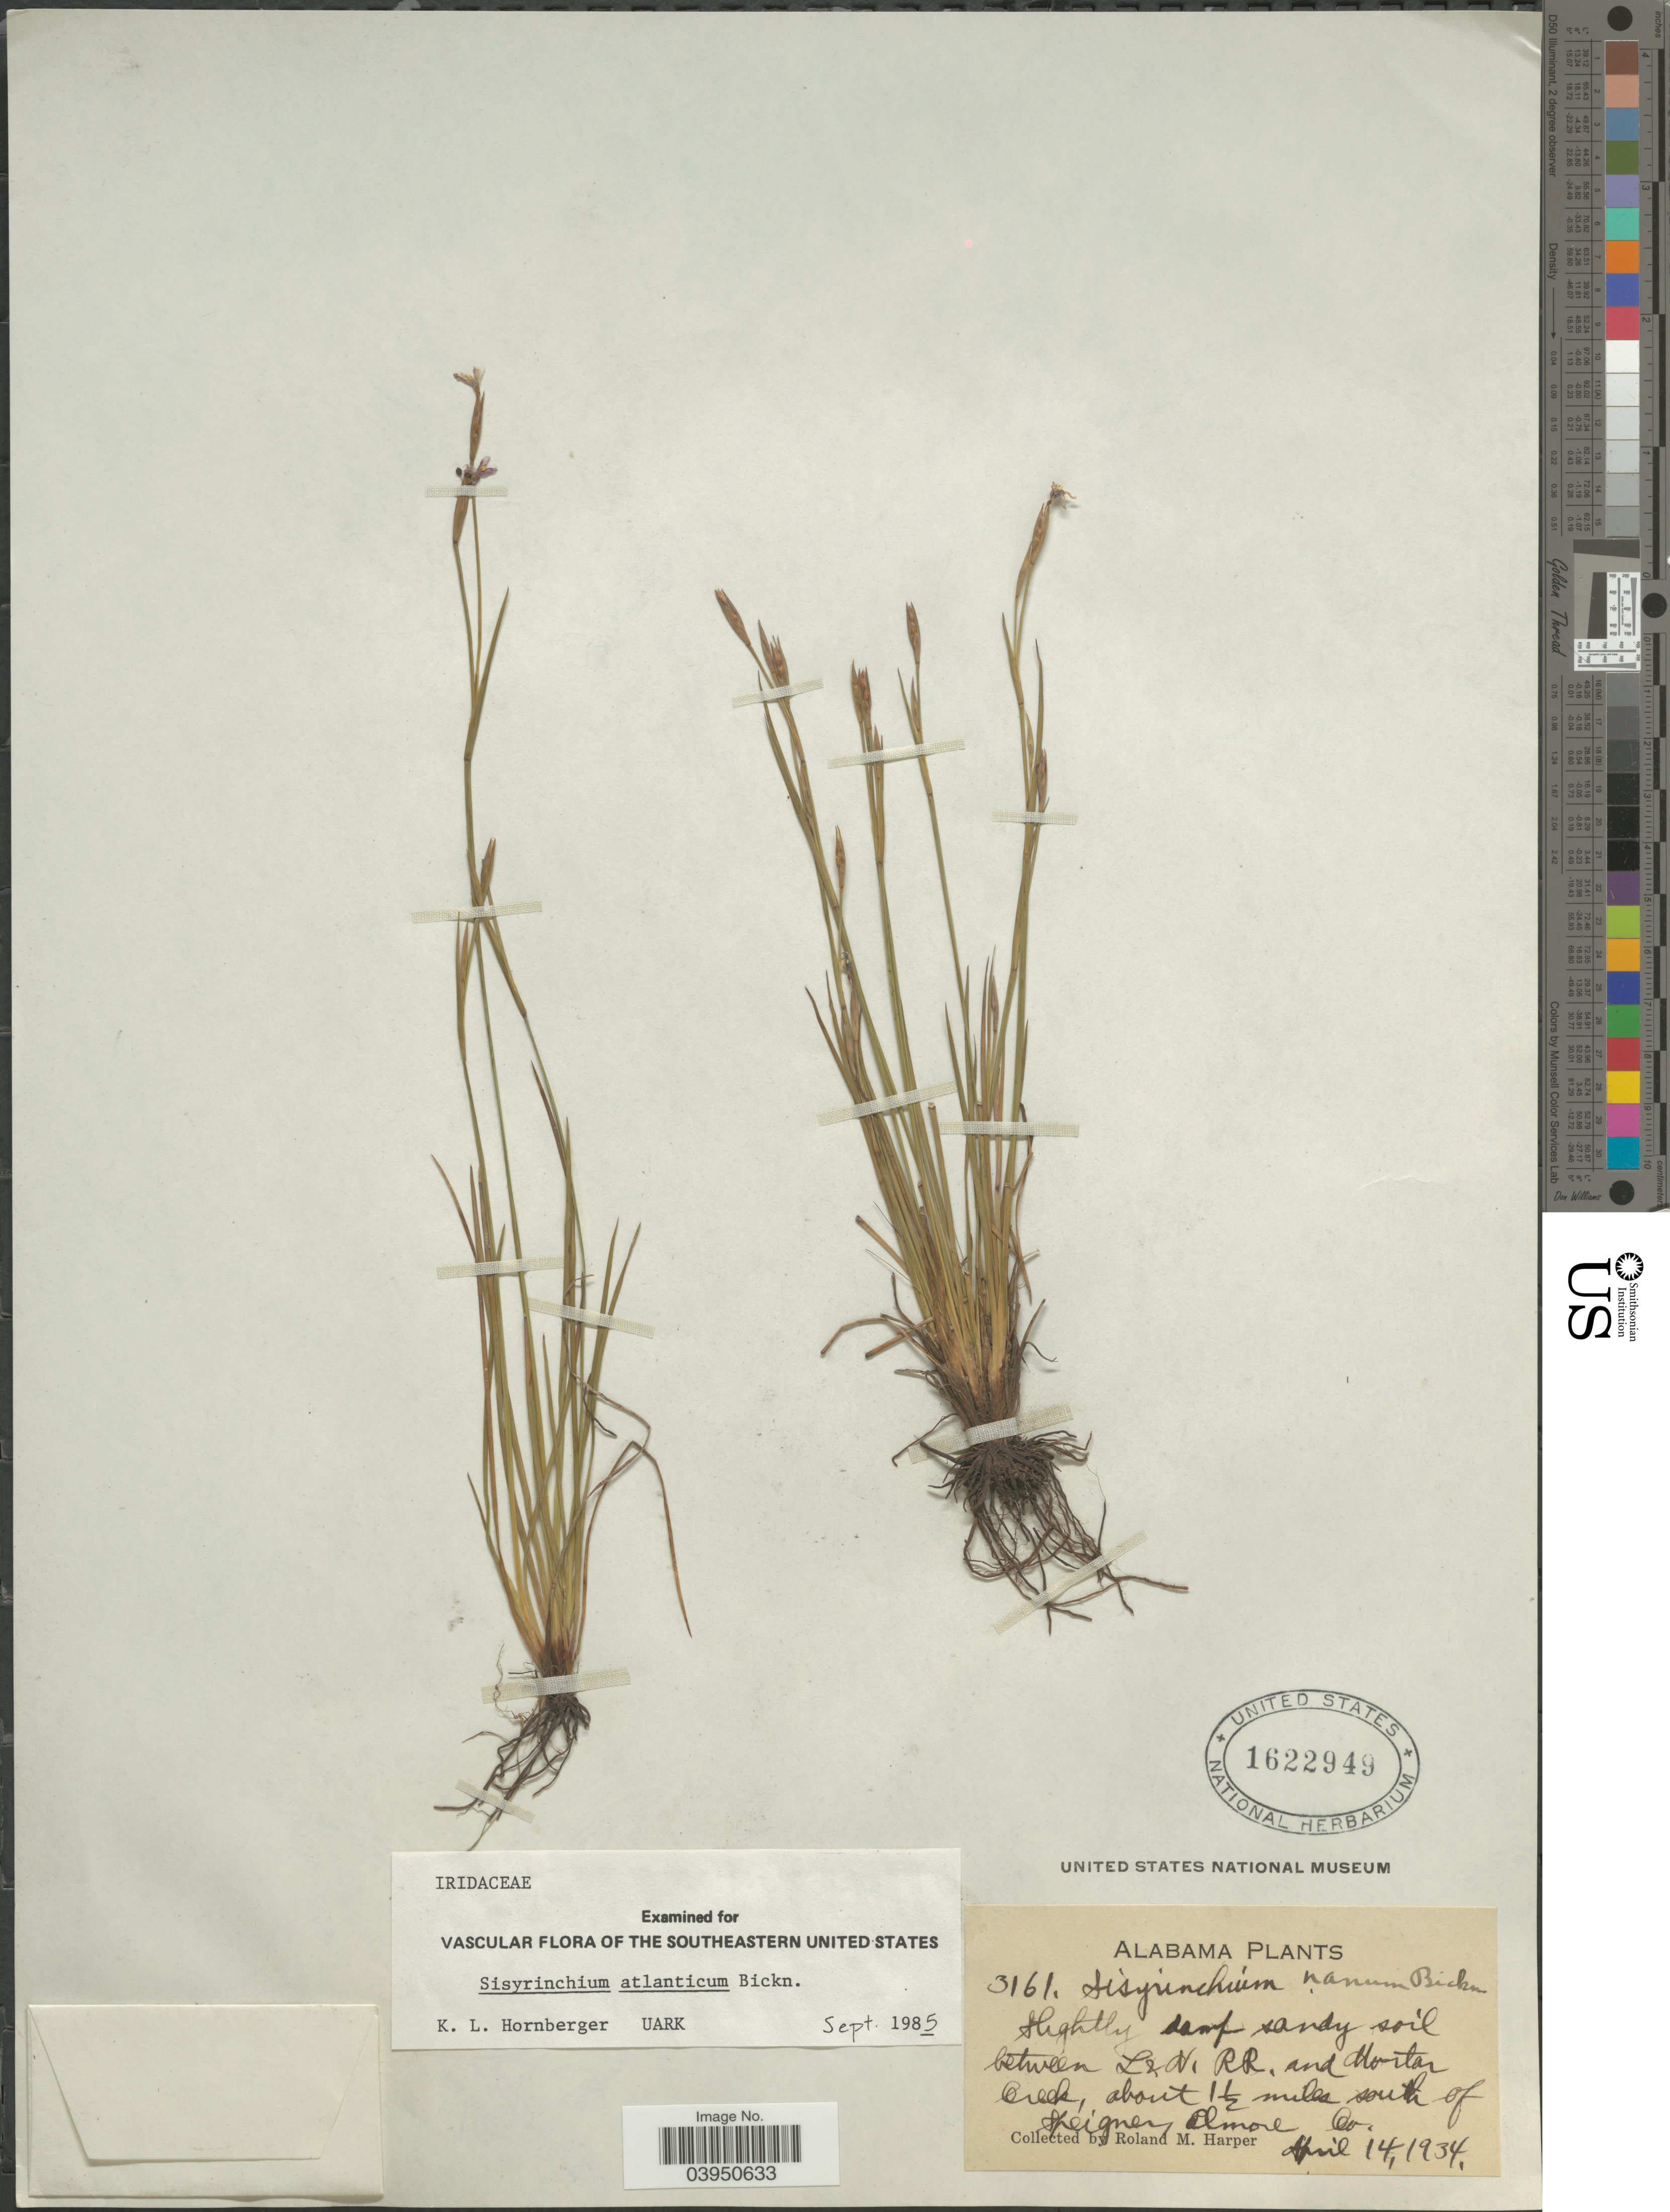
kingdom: Plantae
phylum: Tracheophyta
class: Liliopsida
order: Asparagales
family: Iridaceae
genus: Sisyrinchium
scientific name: Sisyrinchium atlanticum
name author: E.P. Bicknell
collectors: R. M. Harper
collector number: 3161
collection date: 1934-04-14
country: United States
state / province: Alabama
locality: Between L & N. RR. and Mortar Creek, about 1½ miles south of Speigner, Elmore Co.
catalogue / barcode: US 1622949